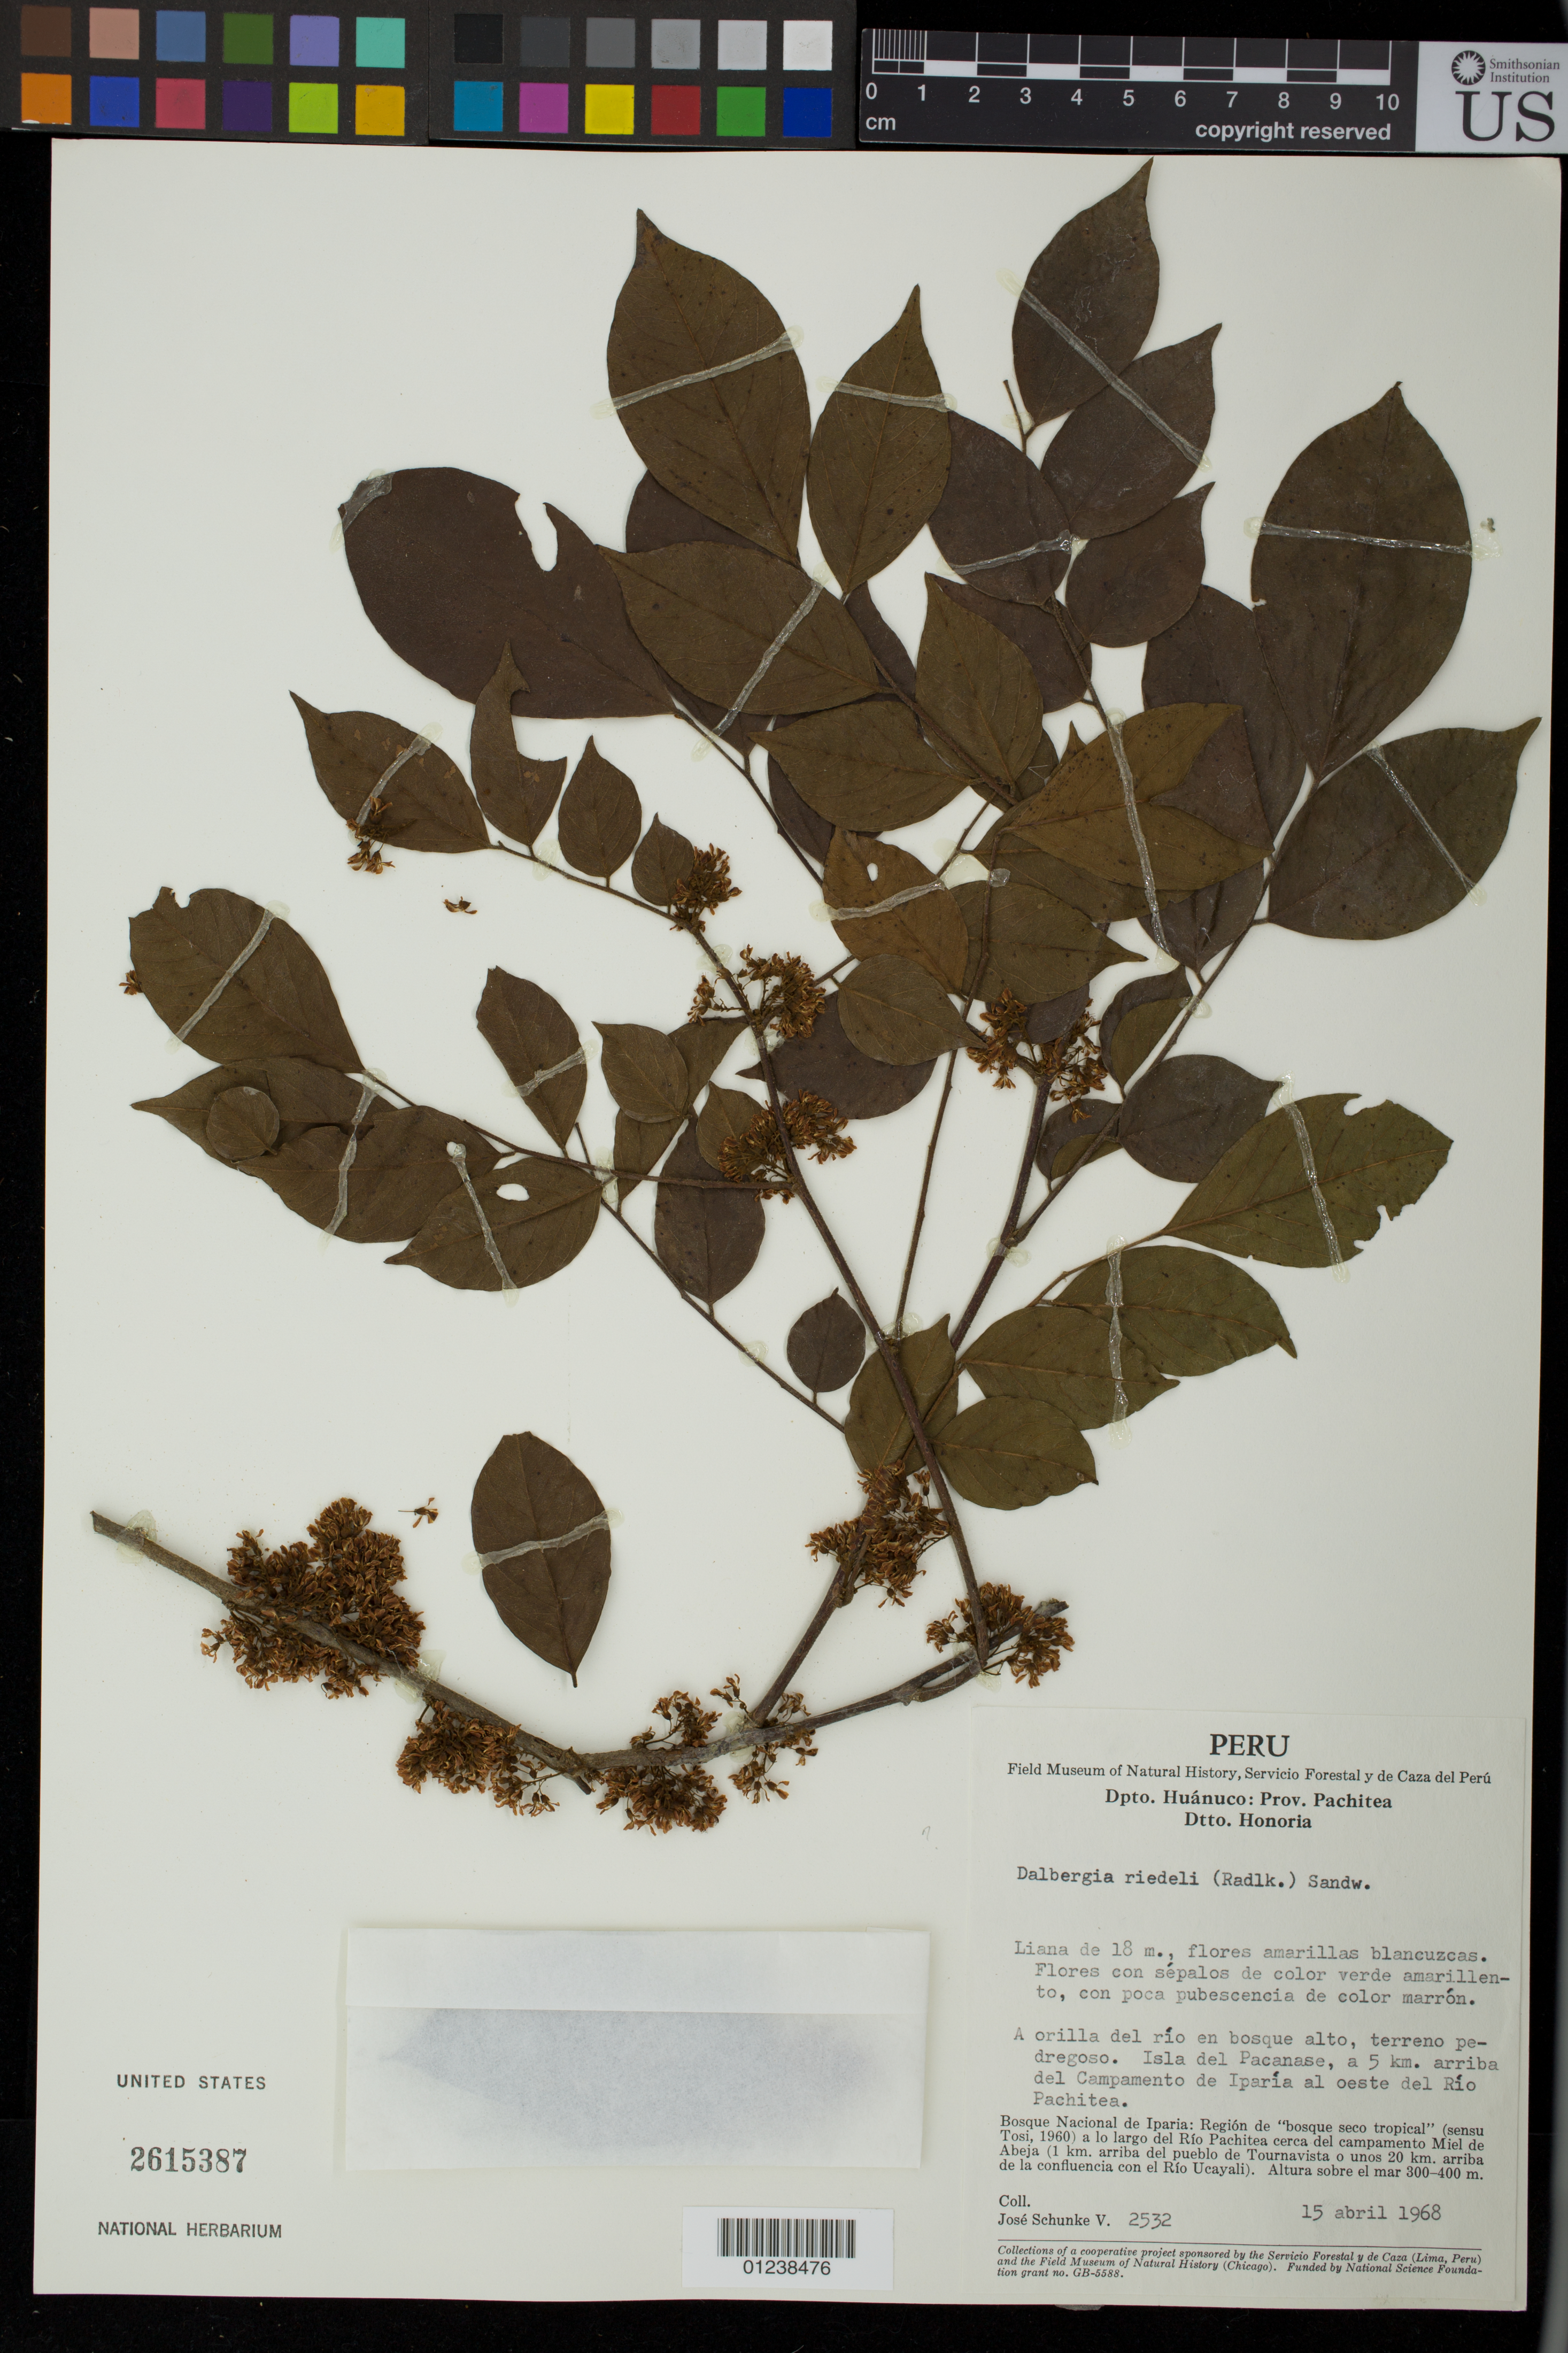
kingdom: Plantae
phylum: Tracheophyta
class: Magnoliopsida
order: Fabales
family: Fabaceae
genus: Dalbergia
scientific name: Dalbergia riedelii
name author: (Benth.) Sandwith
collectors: J. Schunke Vigo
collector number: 2532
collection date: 1968-04-15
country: Peru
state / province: Huánuco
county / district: Pachitea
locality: Isla del Pacanase, a 5 km. arriba del Campamento do Iparia al oeste del Rio Pachitea.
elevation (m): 300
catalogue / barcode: US 2615387